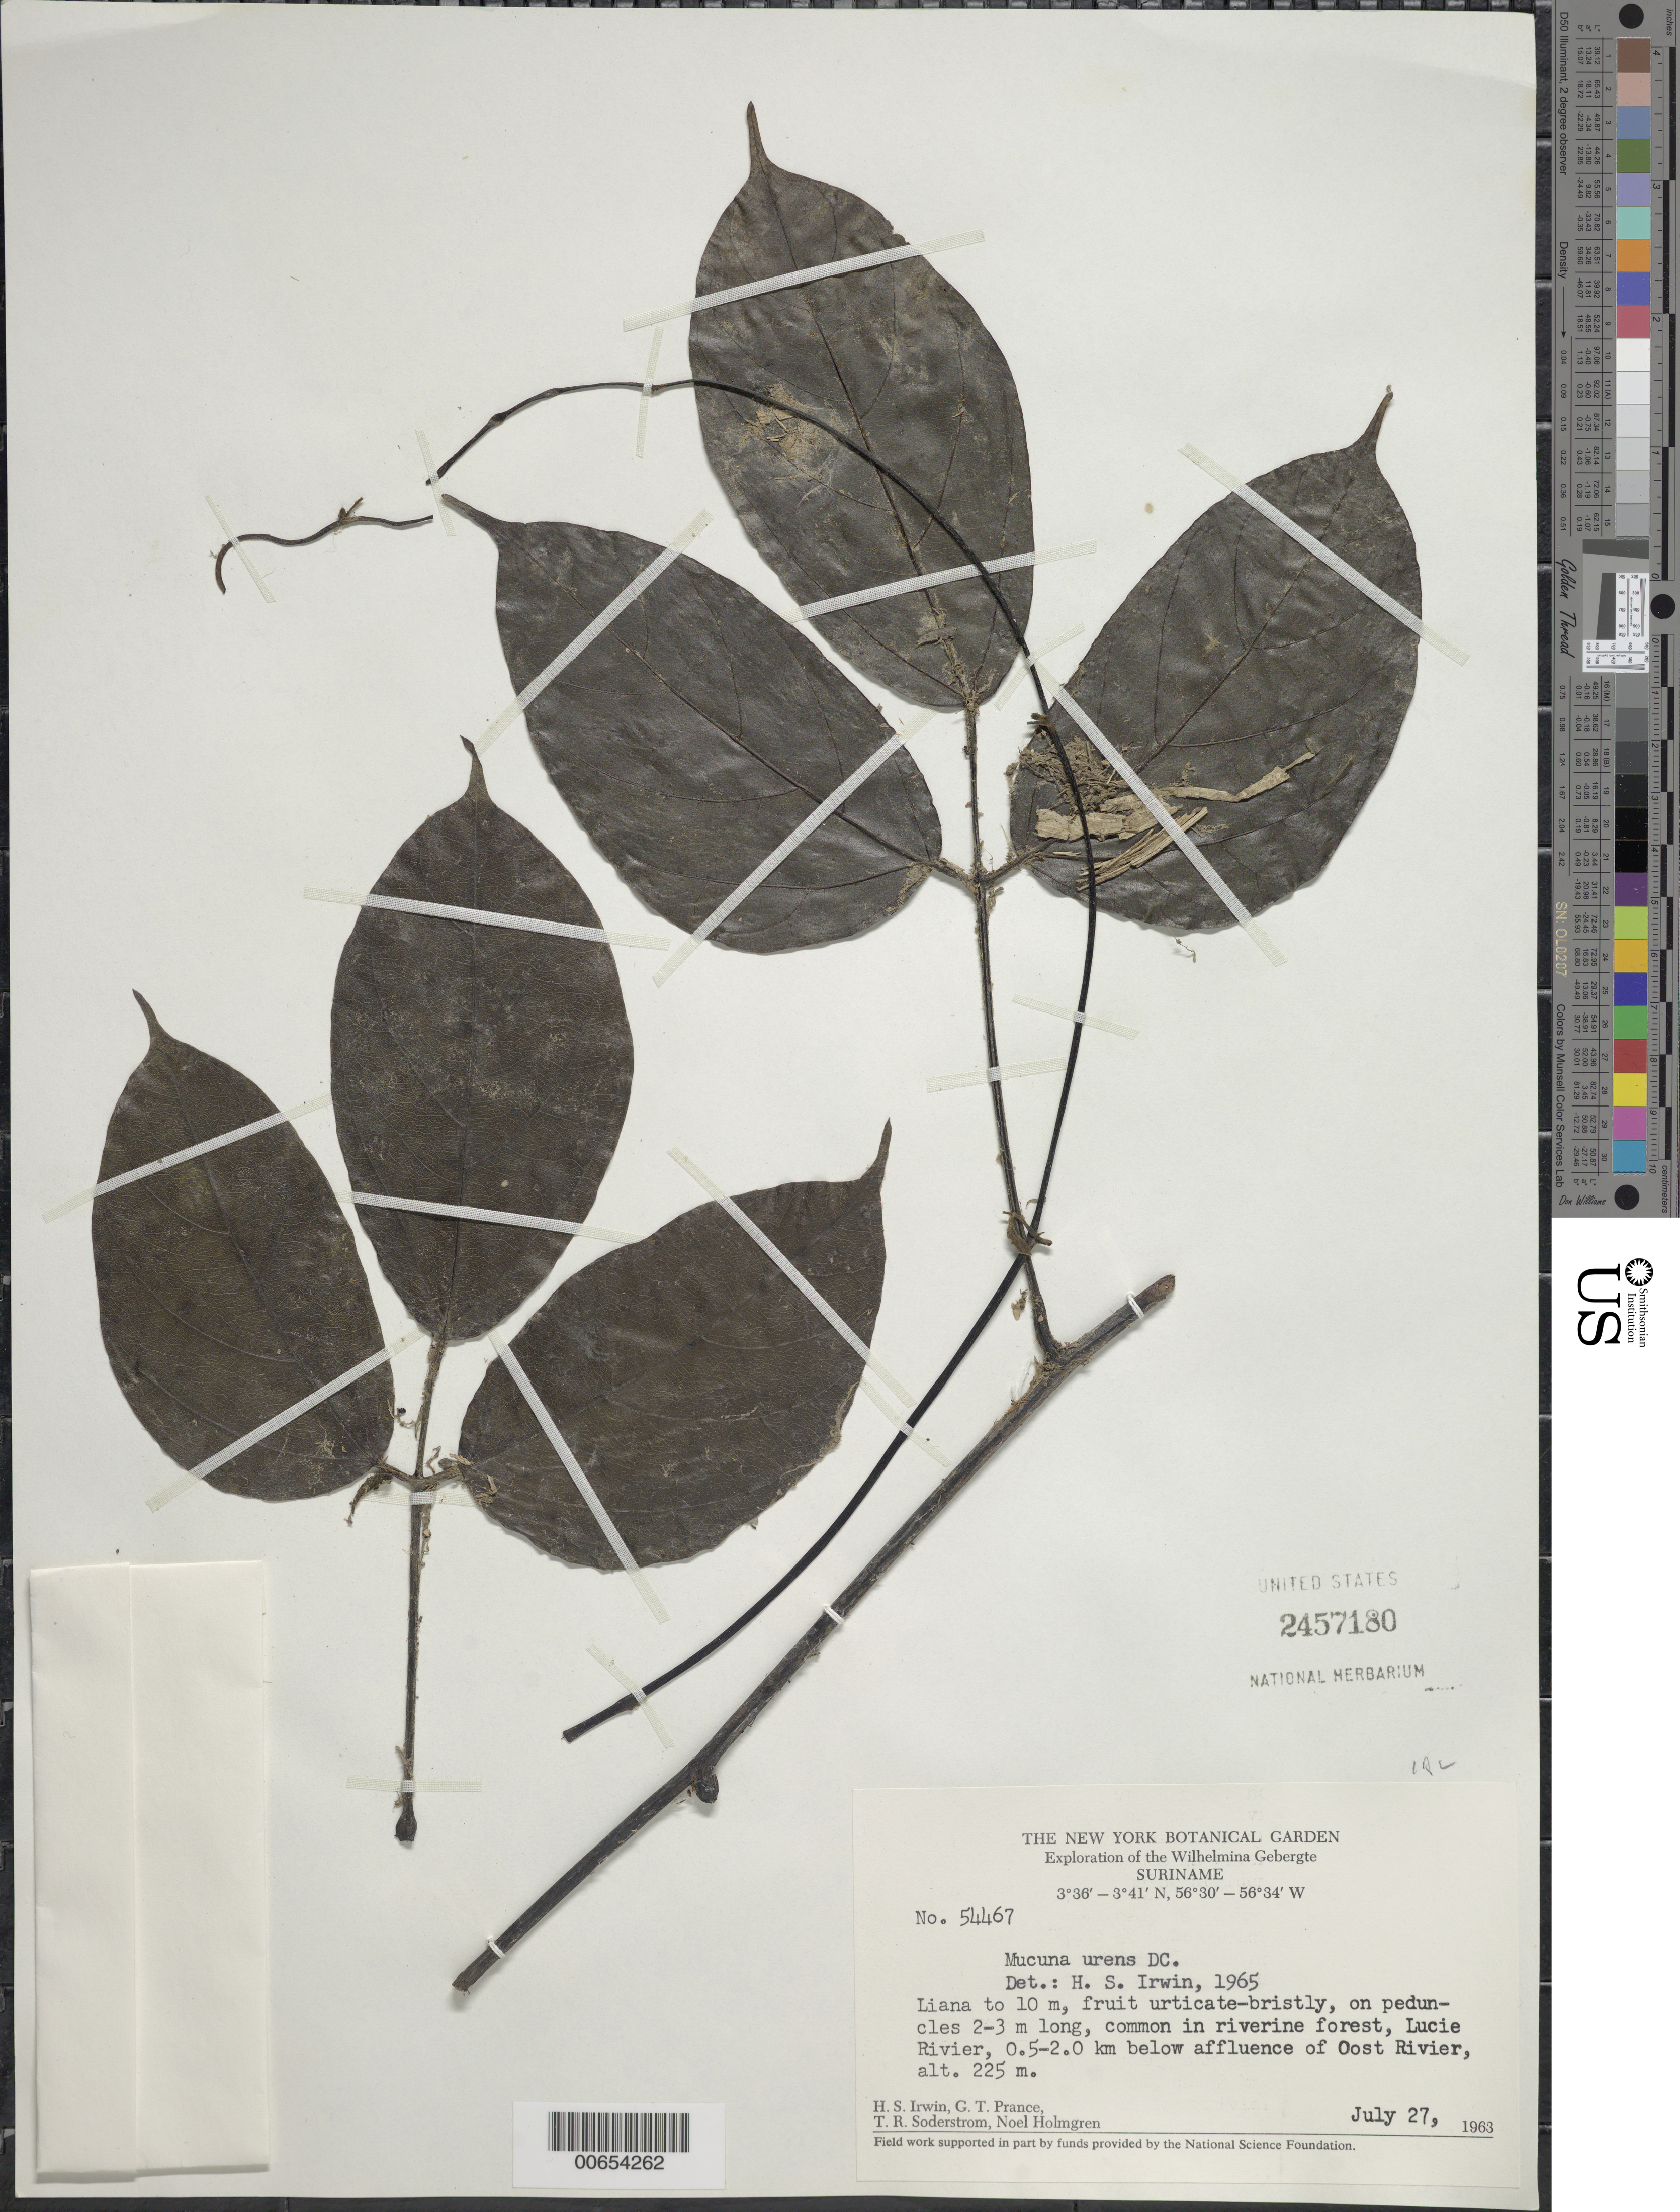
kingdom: Plantae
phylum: Tracheophyta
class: Magnoliopsida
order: Fabales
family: Fabaceae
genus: Mucuna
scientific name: Mucuna urens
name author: (L.) Medik.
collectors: H. Irwin, G. T. Prance, T. R. Soderstrom & N. H. Holmgren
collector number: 54467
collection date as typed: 27-Jul-63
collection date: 1963-07-27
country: Suriname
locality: Lucie R., 0.5-2.0 km below affl. of Oost R.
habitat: Riverine forest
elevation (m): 225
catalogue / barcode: US 2457180